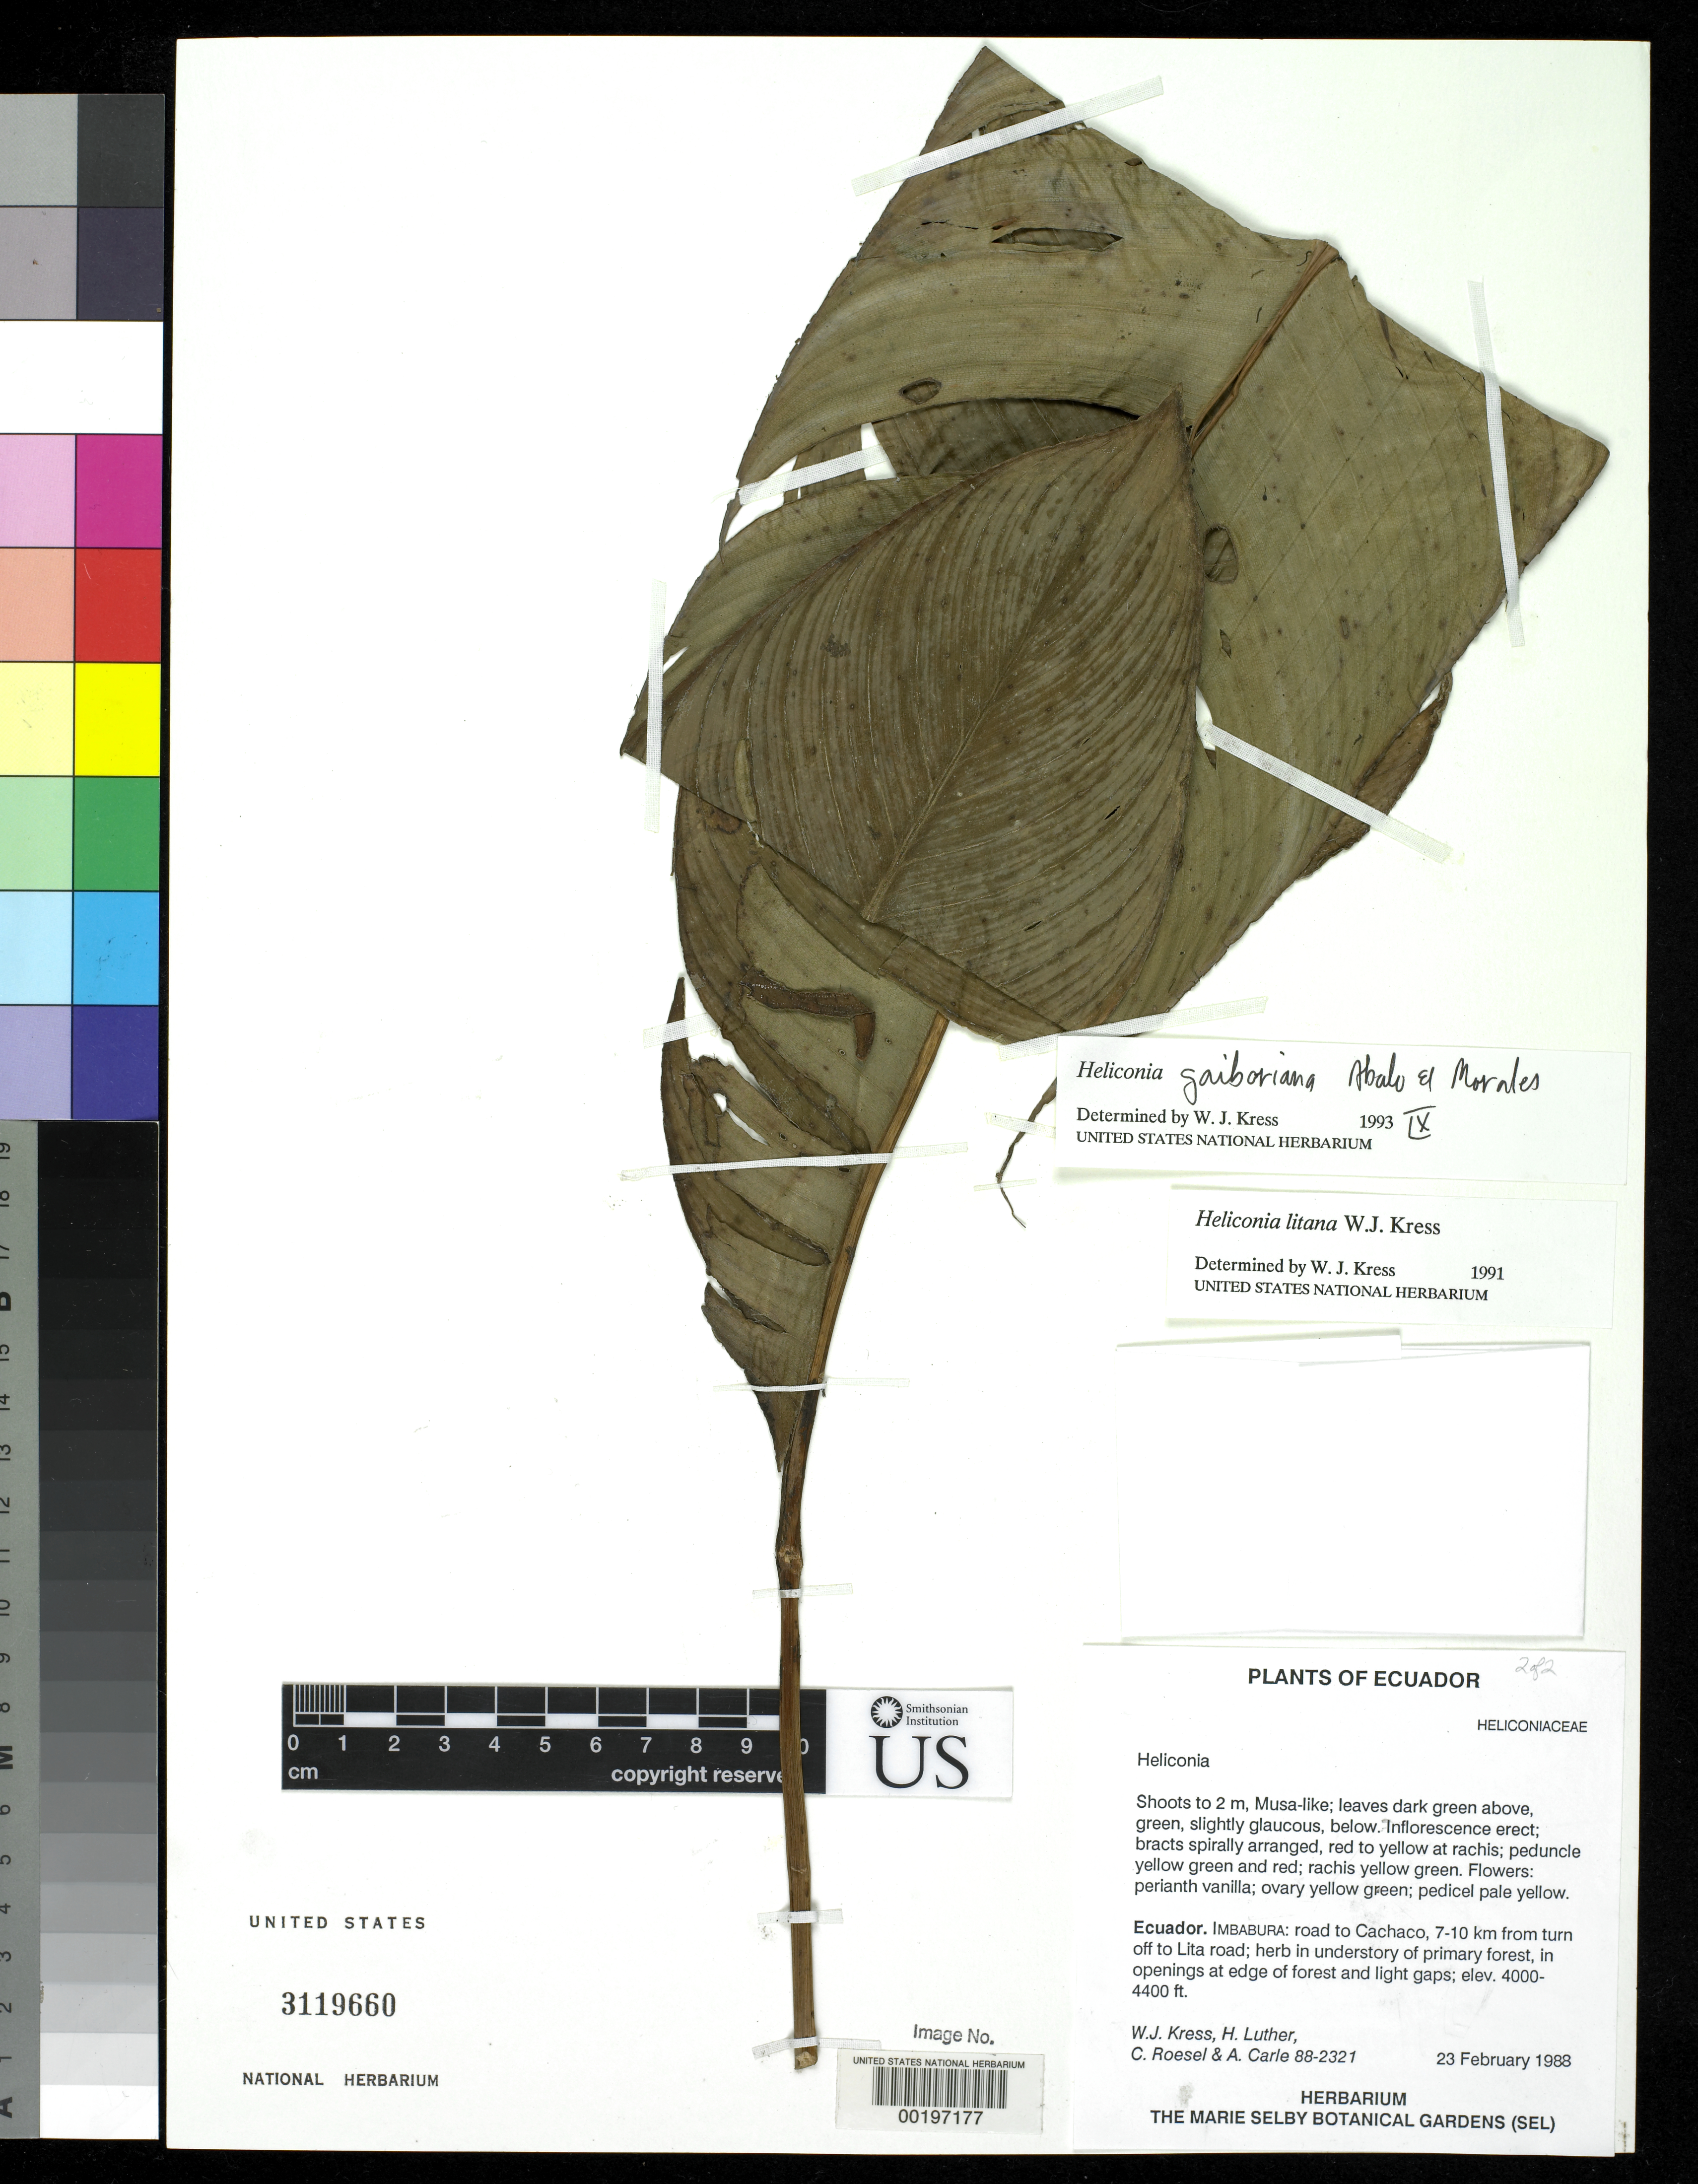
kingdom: Plantae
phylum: Tracheophyta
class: Liliopsida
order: Zingiberales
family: Heliconiaceae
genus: Heliconia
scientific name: Heliconia gaiboriana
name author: Abalo & Morales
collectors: W. J. Kress, C. S. Roesel & A. Carle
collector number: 88-2321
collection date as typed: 23 Feb 1988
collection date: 1988-02-23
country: Ecuador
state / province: Imbabura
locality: Road to Cachaco, 7-10 km from turn of L to Lita road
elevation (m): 1219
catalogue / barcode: US 3119660